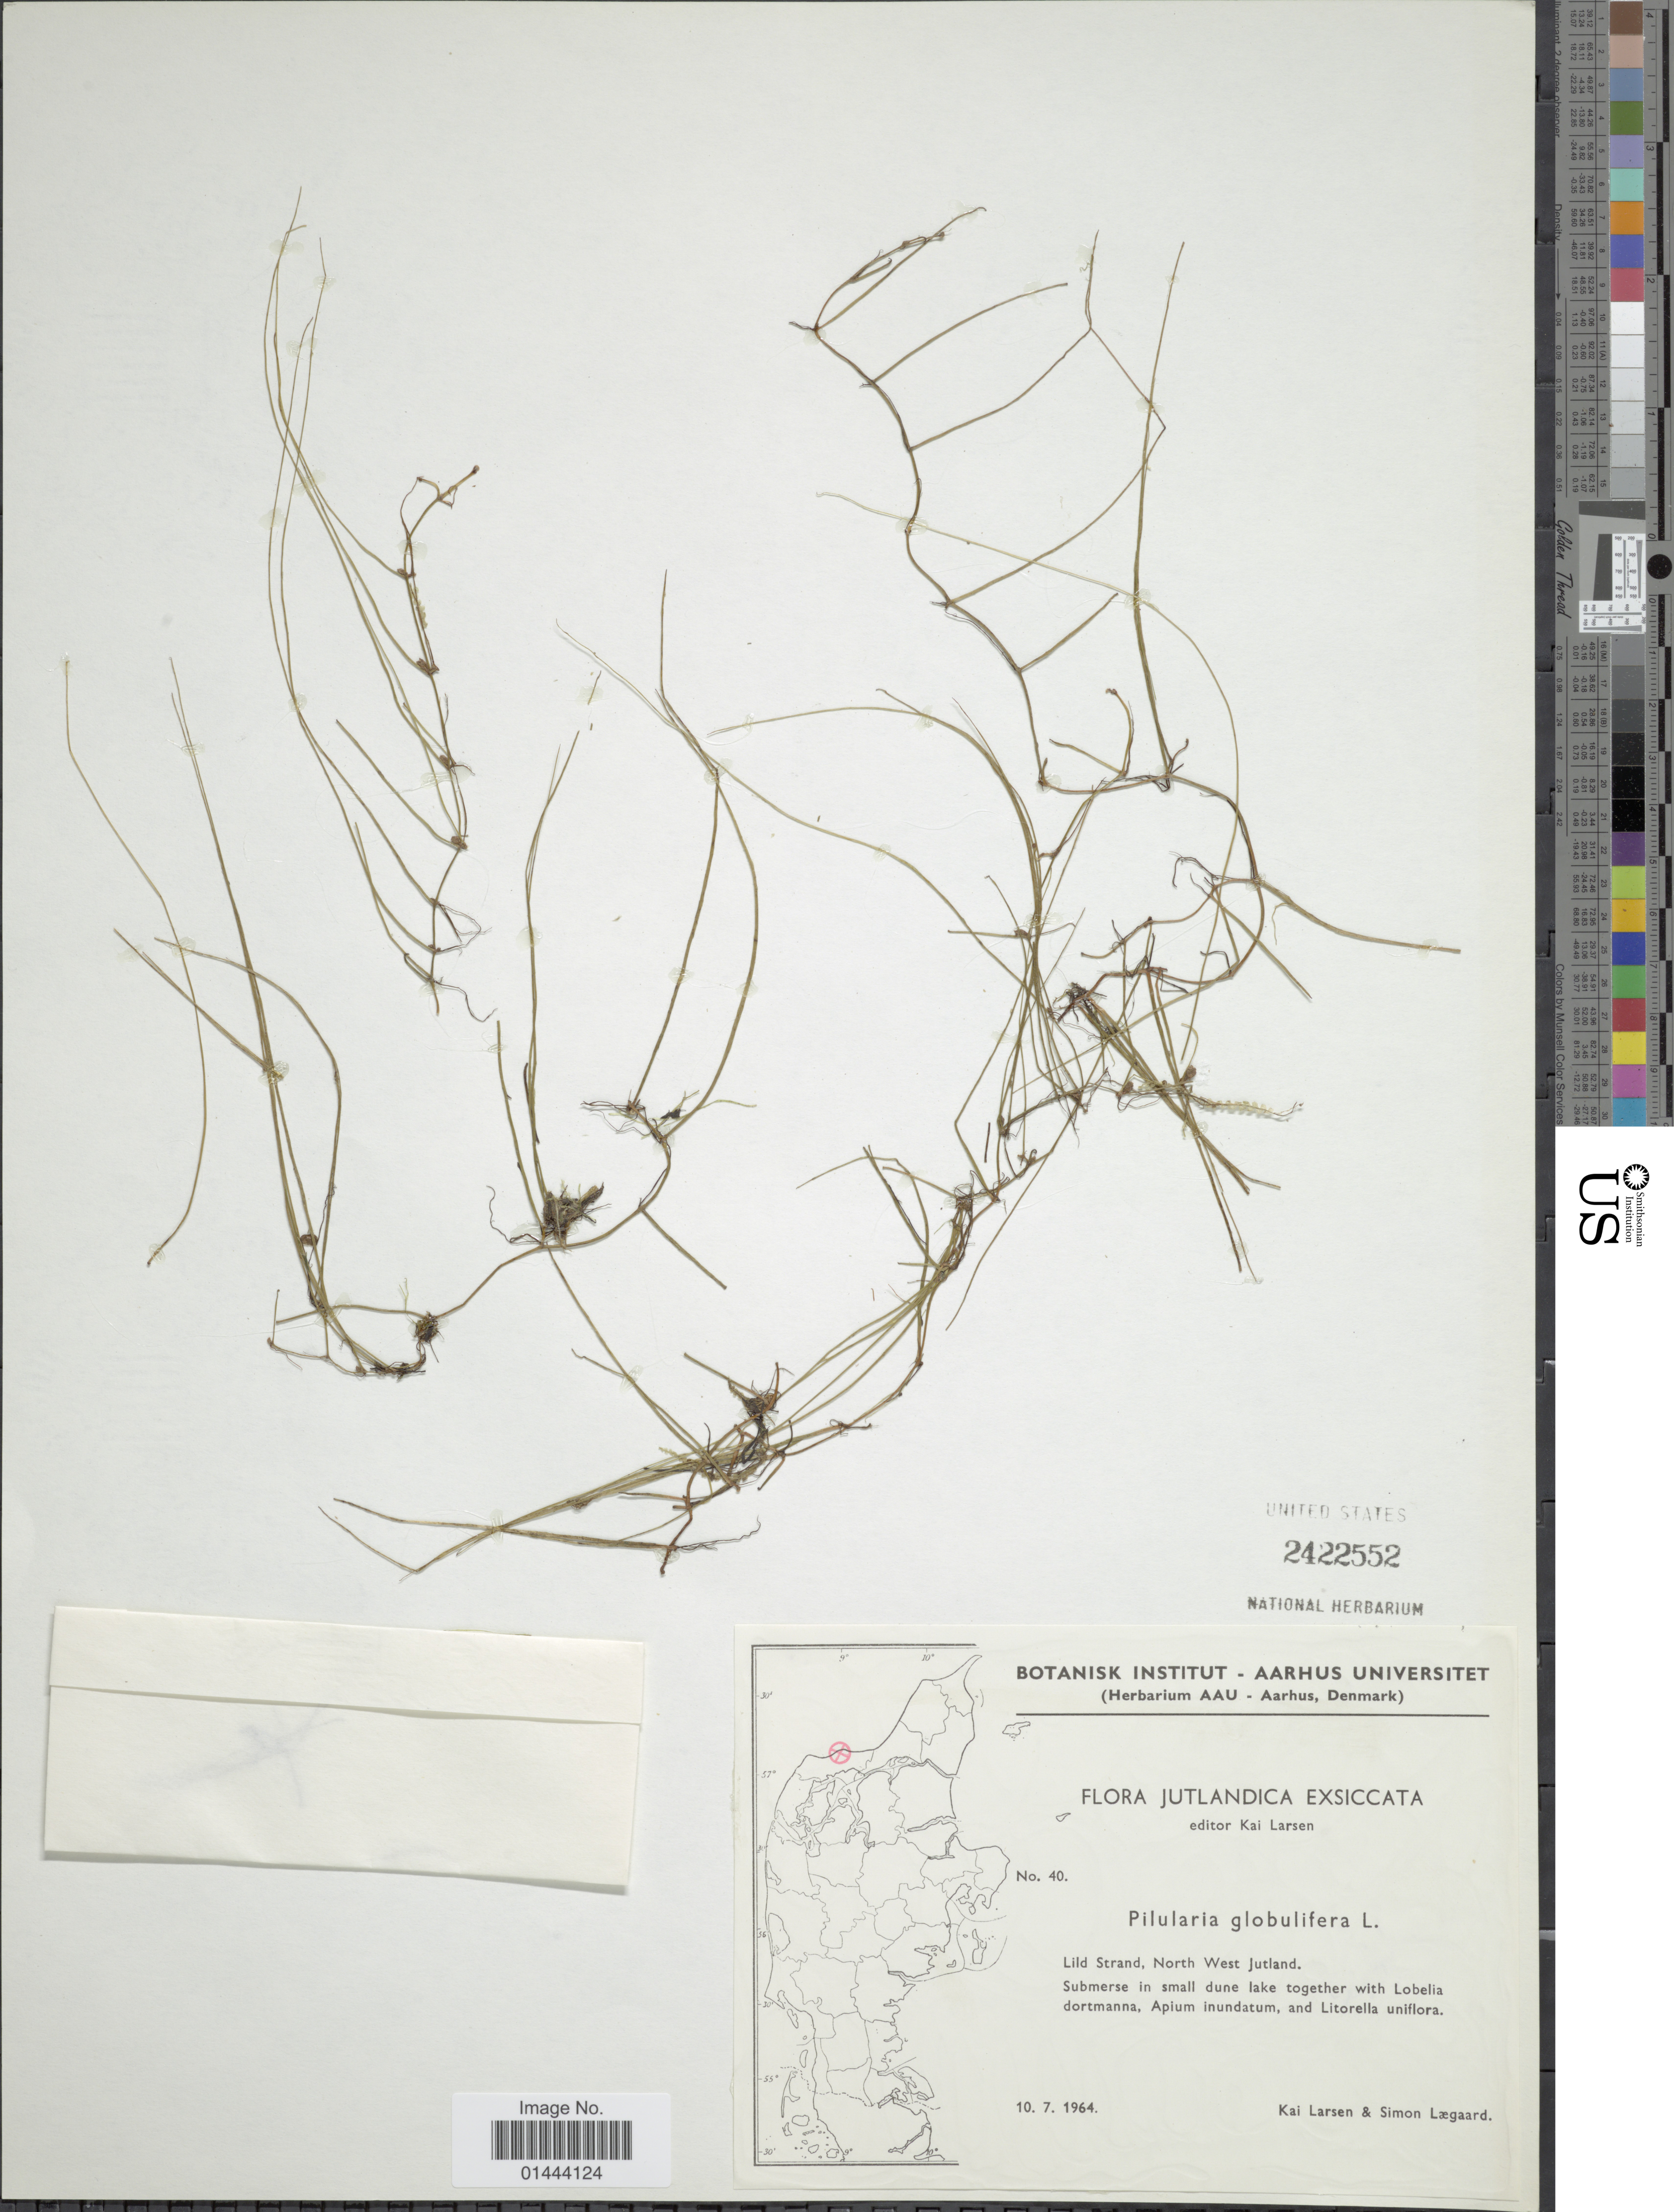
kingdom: Plantae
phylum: Tracheophyta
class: Polypodiopsida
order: Salviniales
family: Marsileaceae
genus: Pilularia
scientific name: Pilularia globulifera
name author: L.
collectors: K. Larsen & S. Lægaard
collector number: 40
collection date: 1964-07-10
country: Denmark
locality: Jutlandica, Lild Strand, North West Jutland, submerse in small dune lake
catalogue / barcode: US 2422552